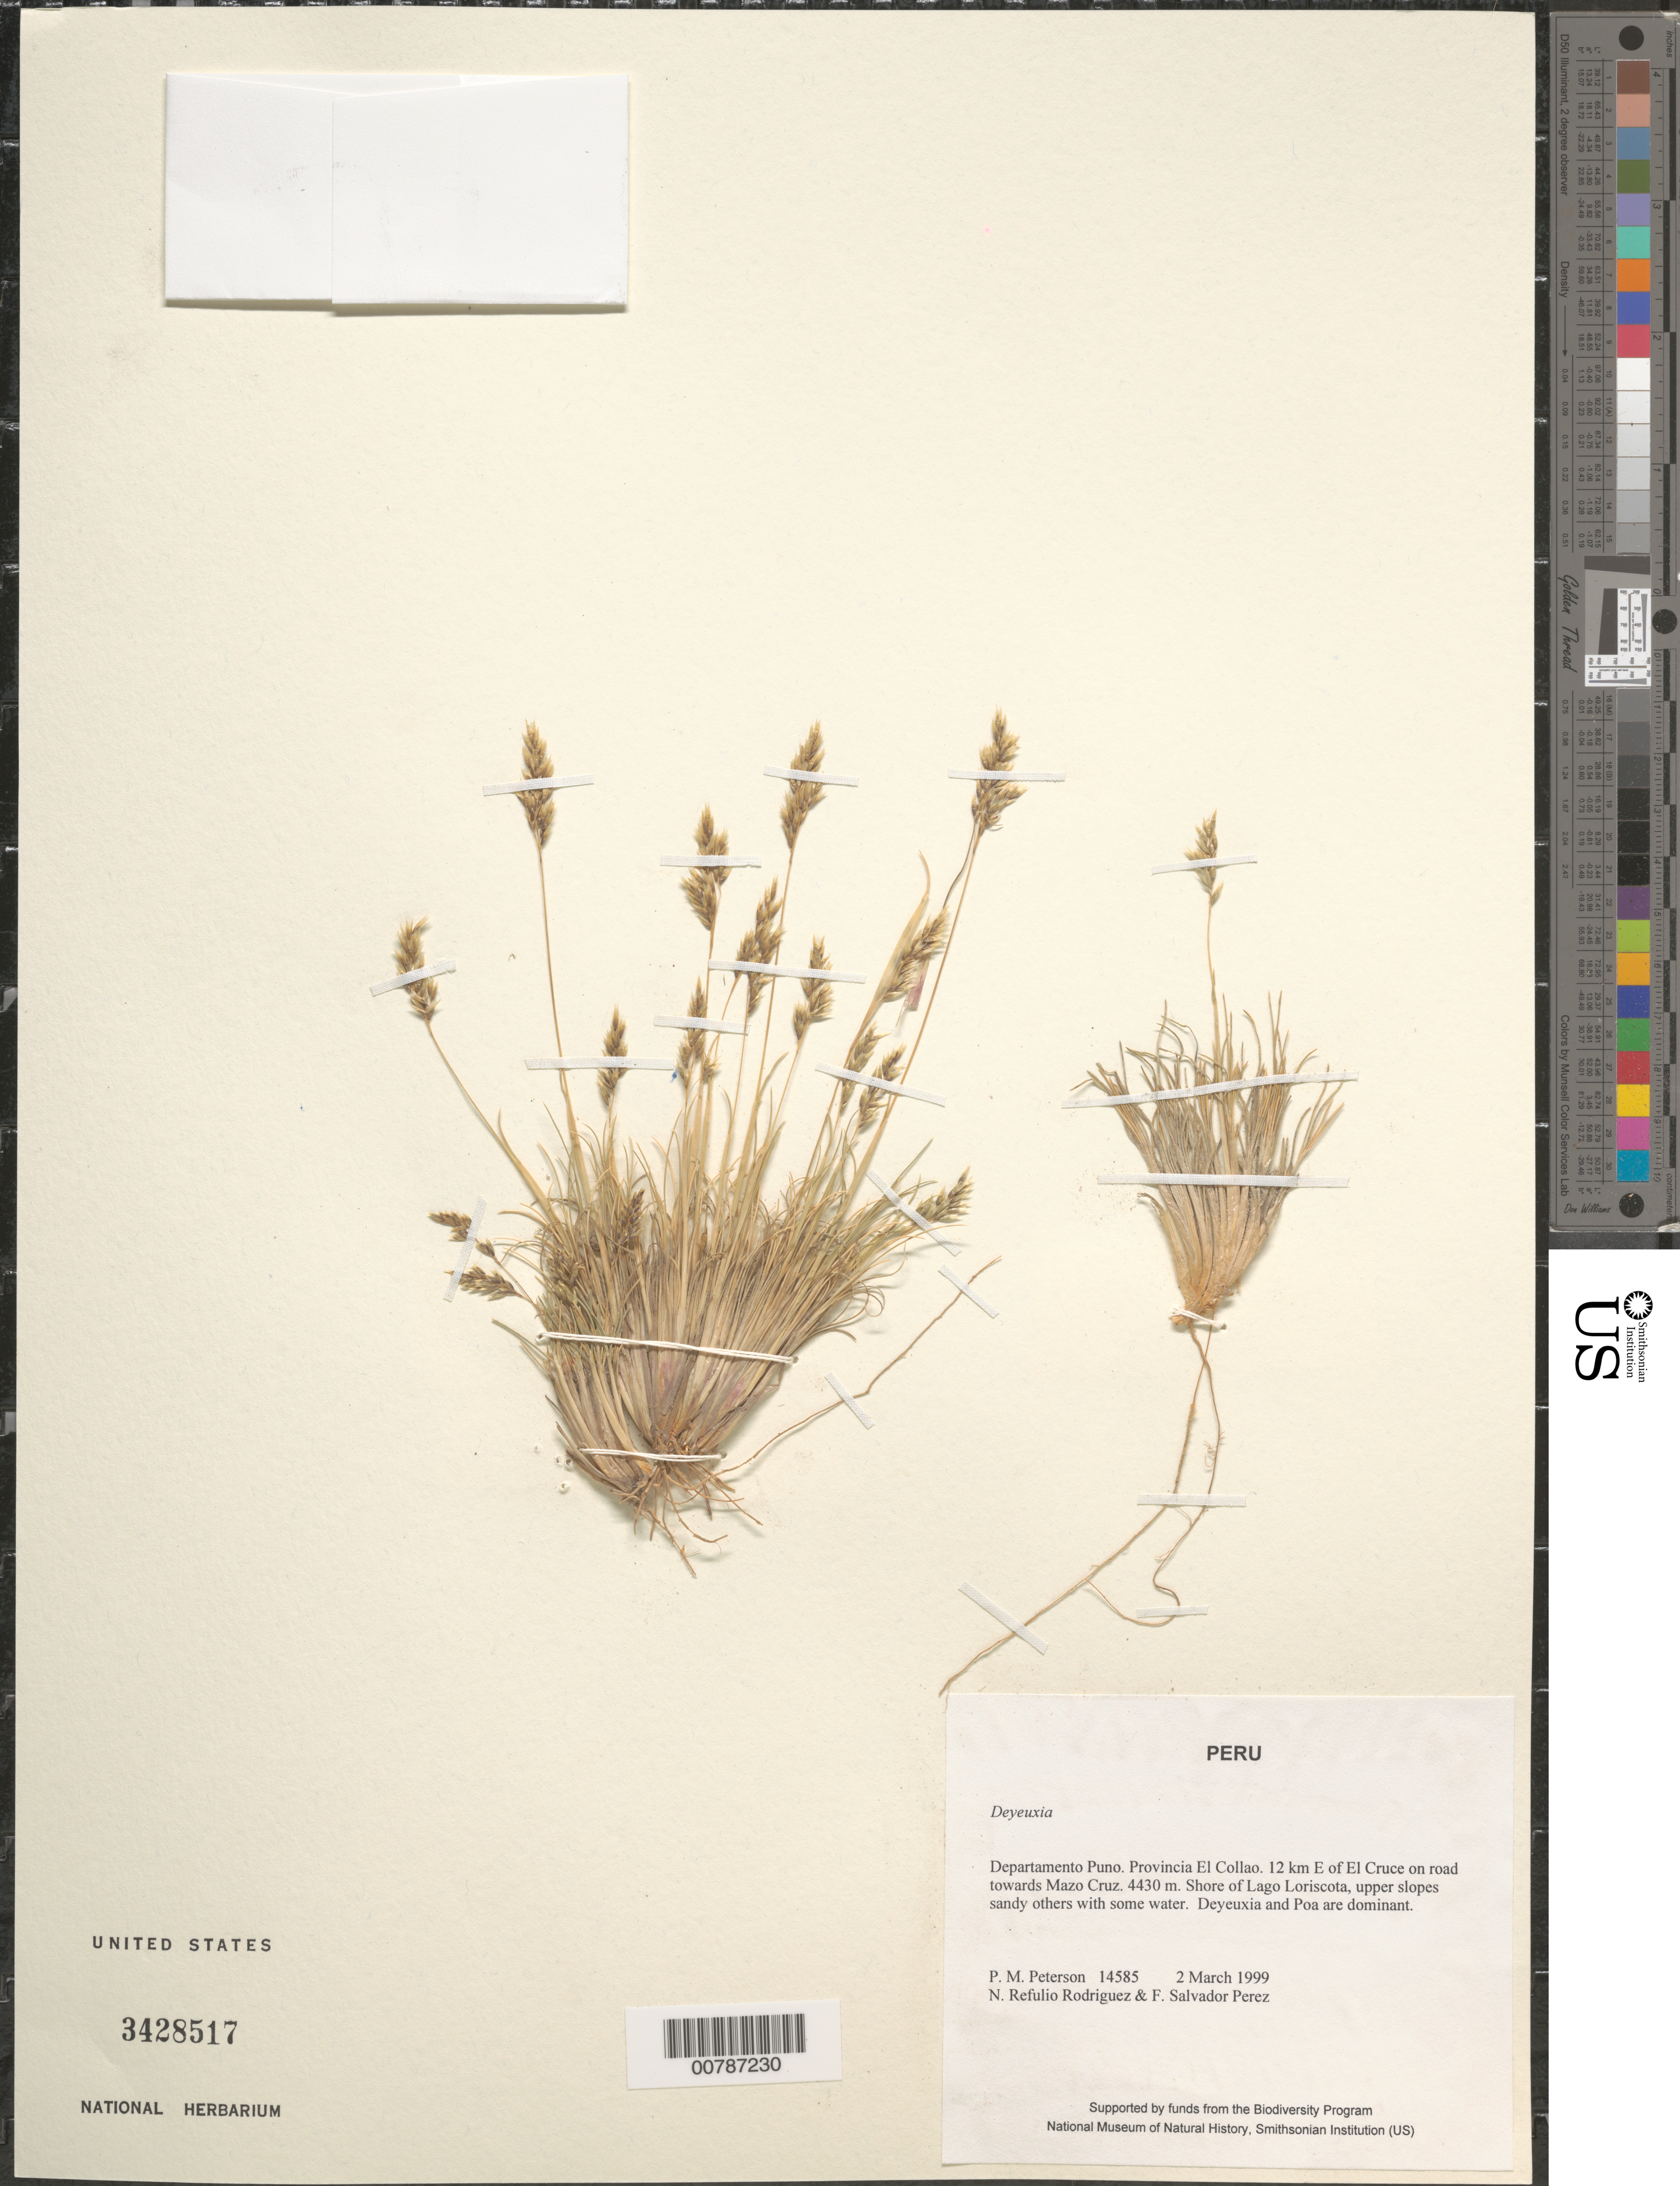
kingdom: Plantae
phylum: Tracheophyta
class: Liliopsida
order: Poales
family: Poaceae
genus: Calamagrostis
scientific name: Calamagrostis sp.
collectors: P. M. Peterson, N. Refulio-Rodríguez & F. Salvador Perez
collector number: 14585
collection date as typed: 02 Mar 1999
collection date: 1999-03-02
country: Peru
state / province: Puno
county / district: El Collao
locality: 12 km E of El Cruce on road towards Mazo Cruz.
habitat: Shore of Lago Loriscota, upper slopes sandy others with some water. Deyeuxia and Poa are dominant.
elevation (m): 4430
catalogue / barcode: US 3428517